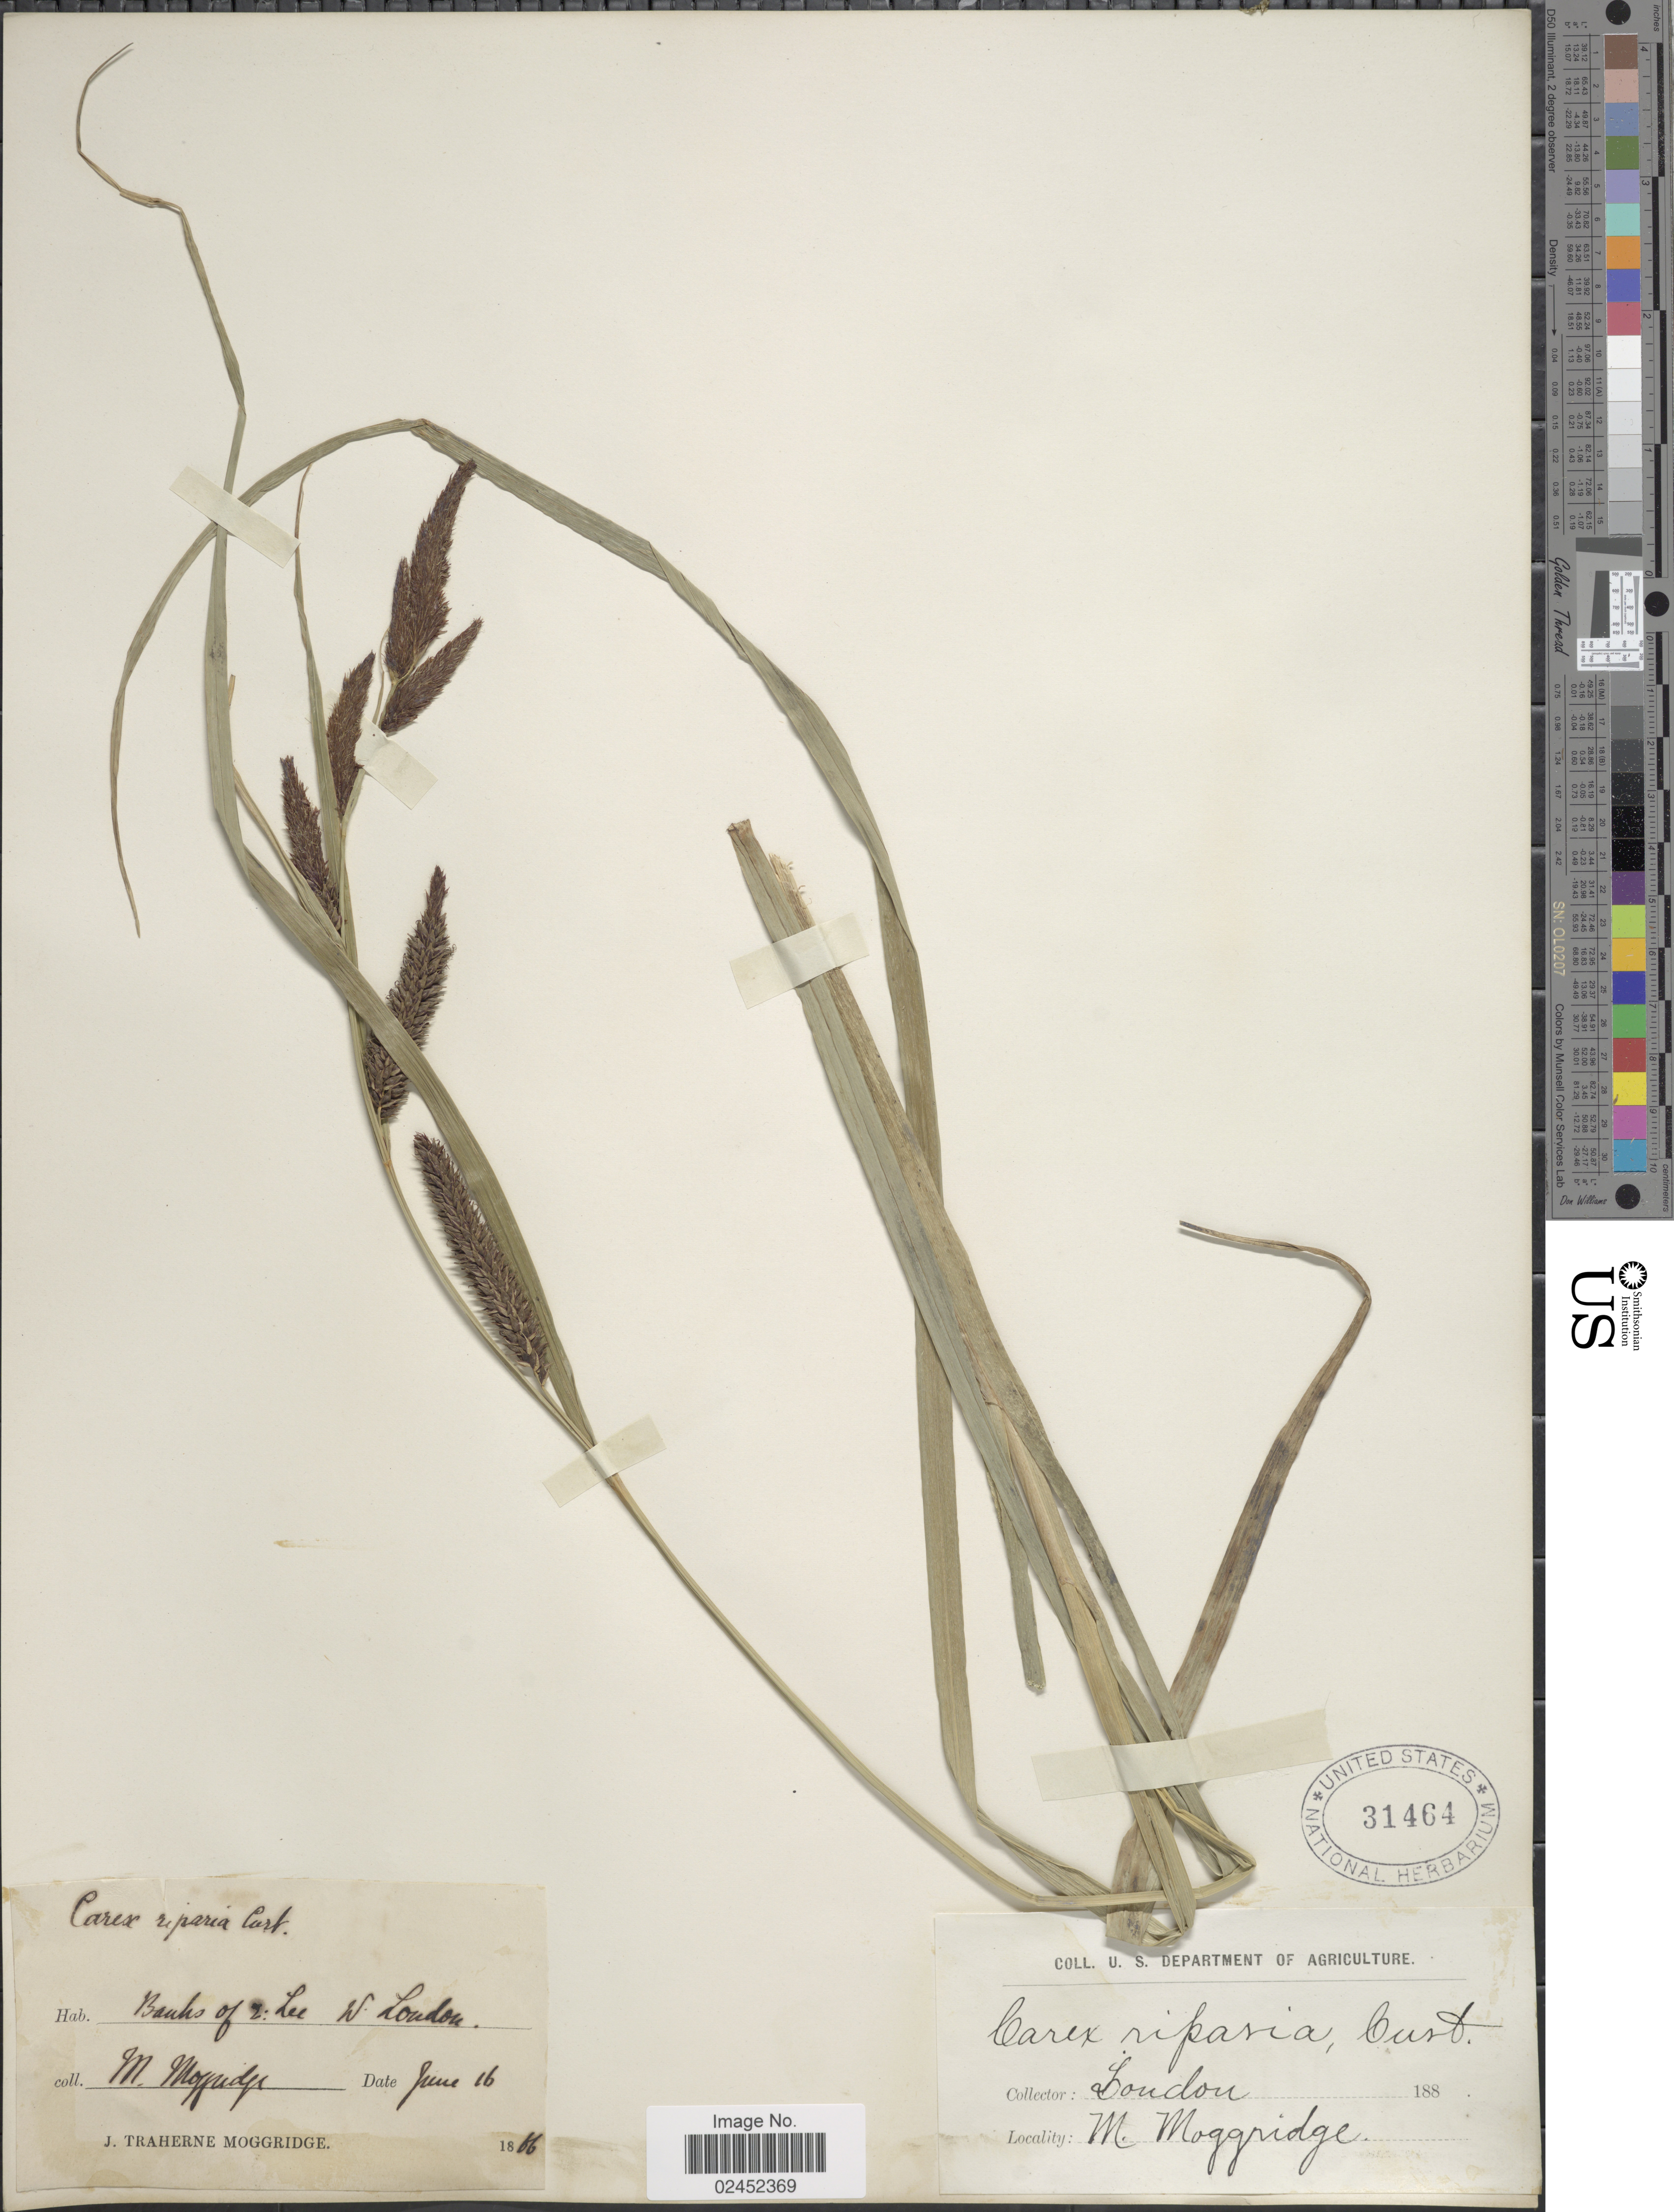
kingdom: Plantae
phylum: Tracheophyta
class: Liliopsida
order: Poales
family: Cyperaceae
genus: Carex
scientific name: Carex riparia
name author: Curtis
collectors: J. T. Moggridge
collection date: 1866-06-16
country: United Kingdom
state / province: England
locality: London, Banks of Lee W. London.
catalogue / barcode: US 31464